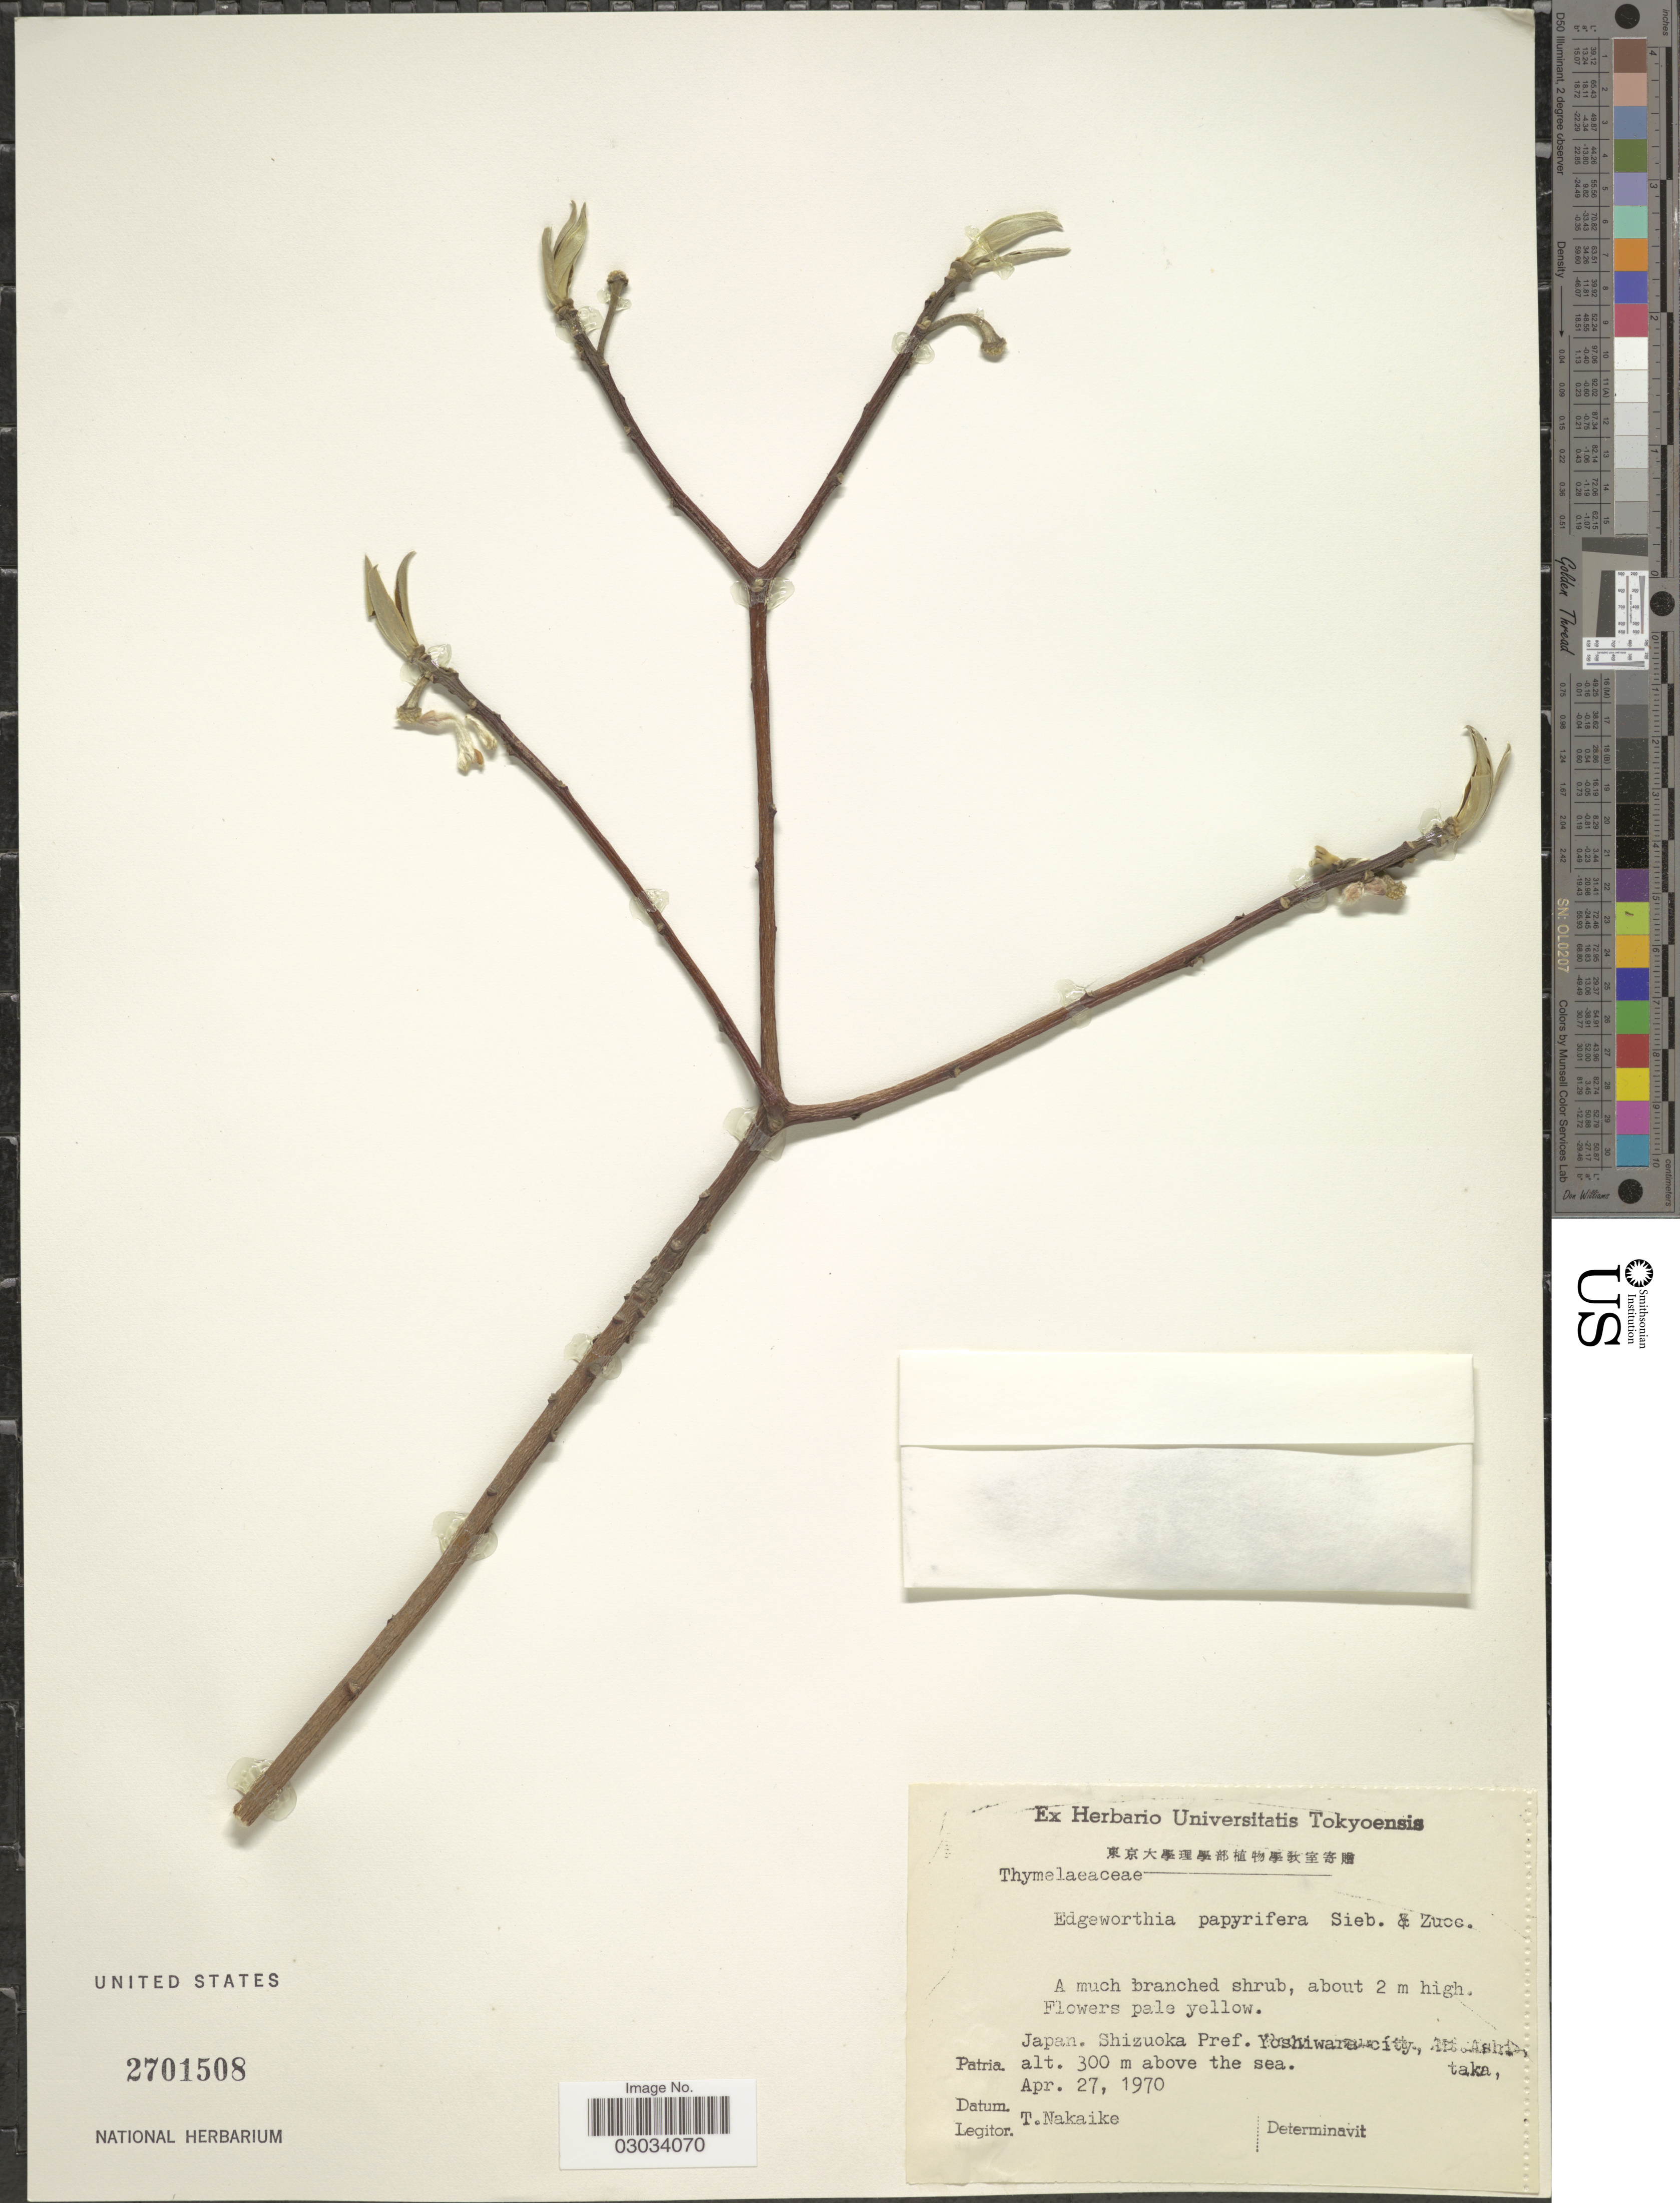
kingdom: Plantae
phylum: Tracheophyta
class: Magnoliopsida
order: Malvales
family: Thymelaeaceae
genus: Edgeworthia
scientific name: Edgeworthia chrysantha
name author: Lindl.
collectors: T. Nakaike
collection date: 1970-04-27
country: Japan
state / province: Sizuoka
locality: Shizuoka Pref.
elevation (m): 300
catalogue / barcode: US 2701508